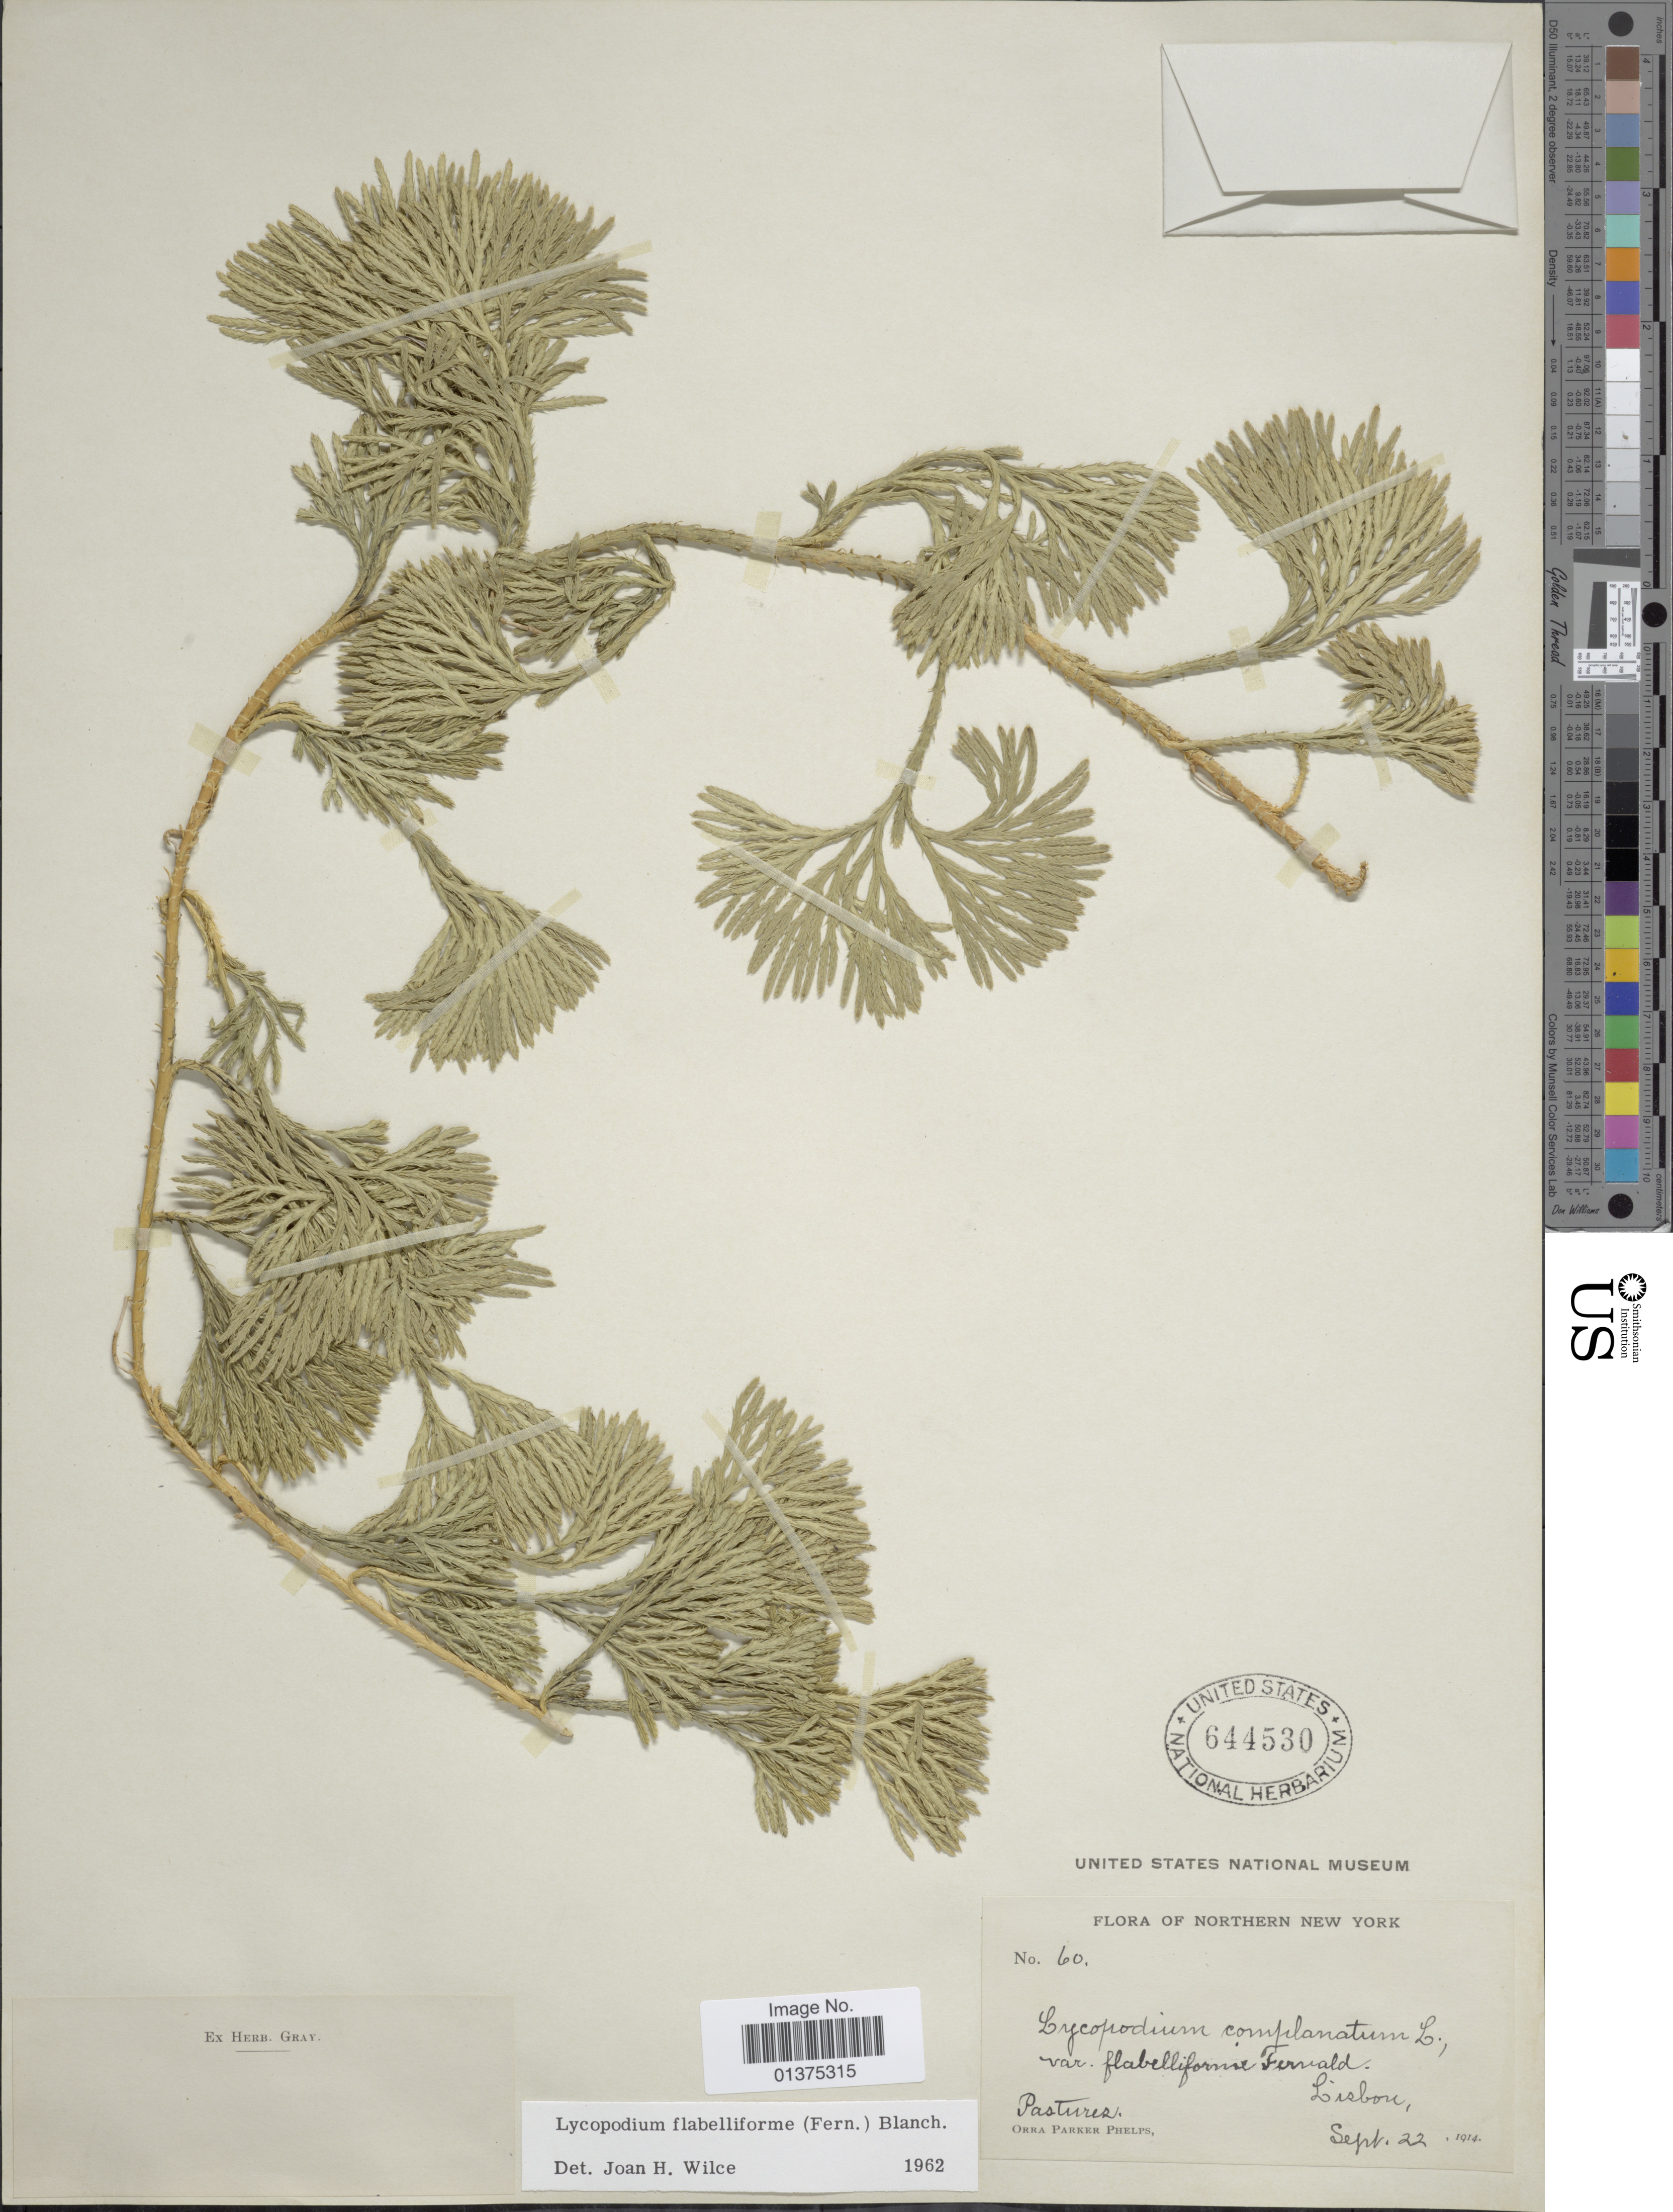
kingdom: Plantae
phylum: Tracheophyta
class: Lycopodiopsida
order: Lycopodiales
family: Lycopodiaceae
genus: Diphasiastrum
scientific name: Diphasiastrum digitatum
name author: (Dill. ex A. Braun) Holub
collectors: O. P. Phelps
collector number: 60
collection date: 1914-09-22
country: United States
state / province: New York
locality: Northern New York, Pastures, Lisbon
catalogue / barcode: US 644530